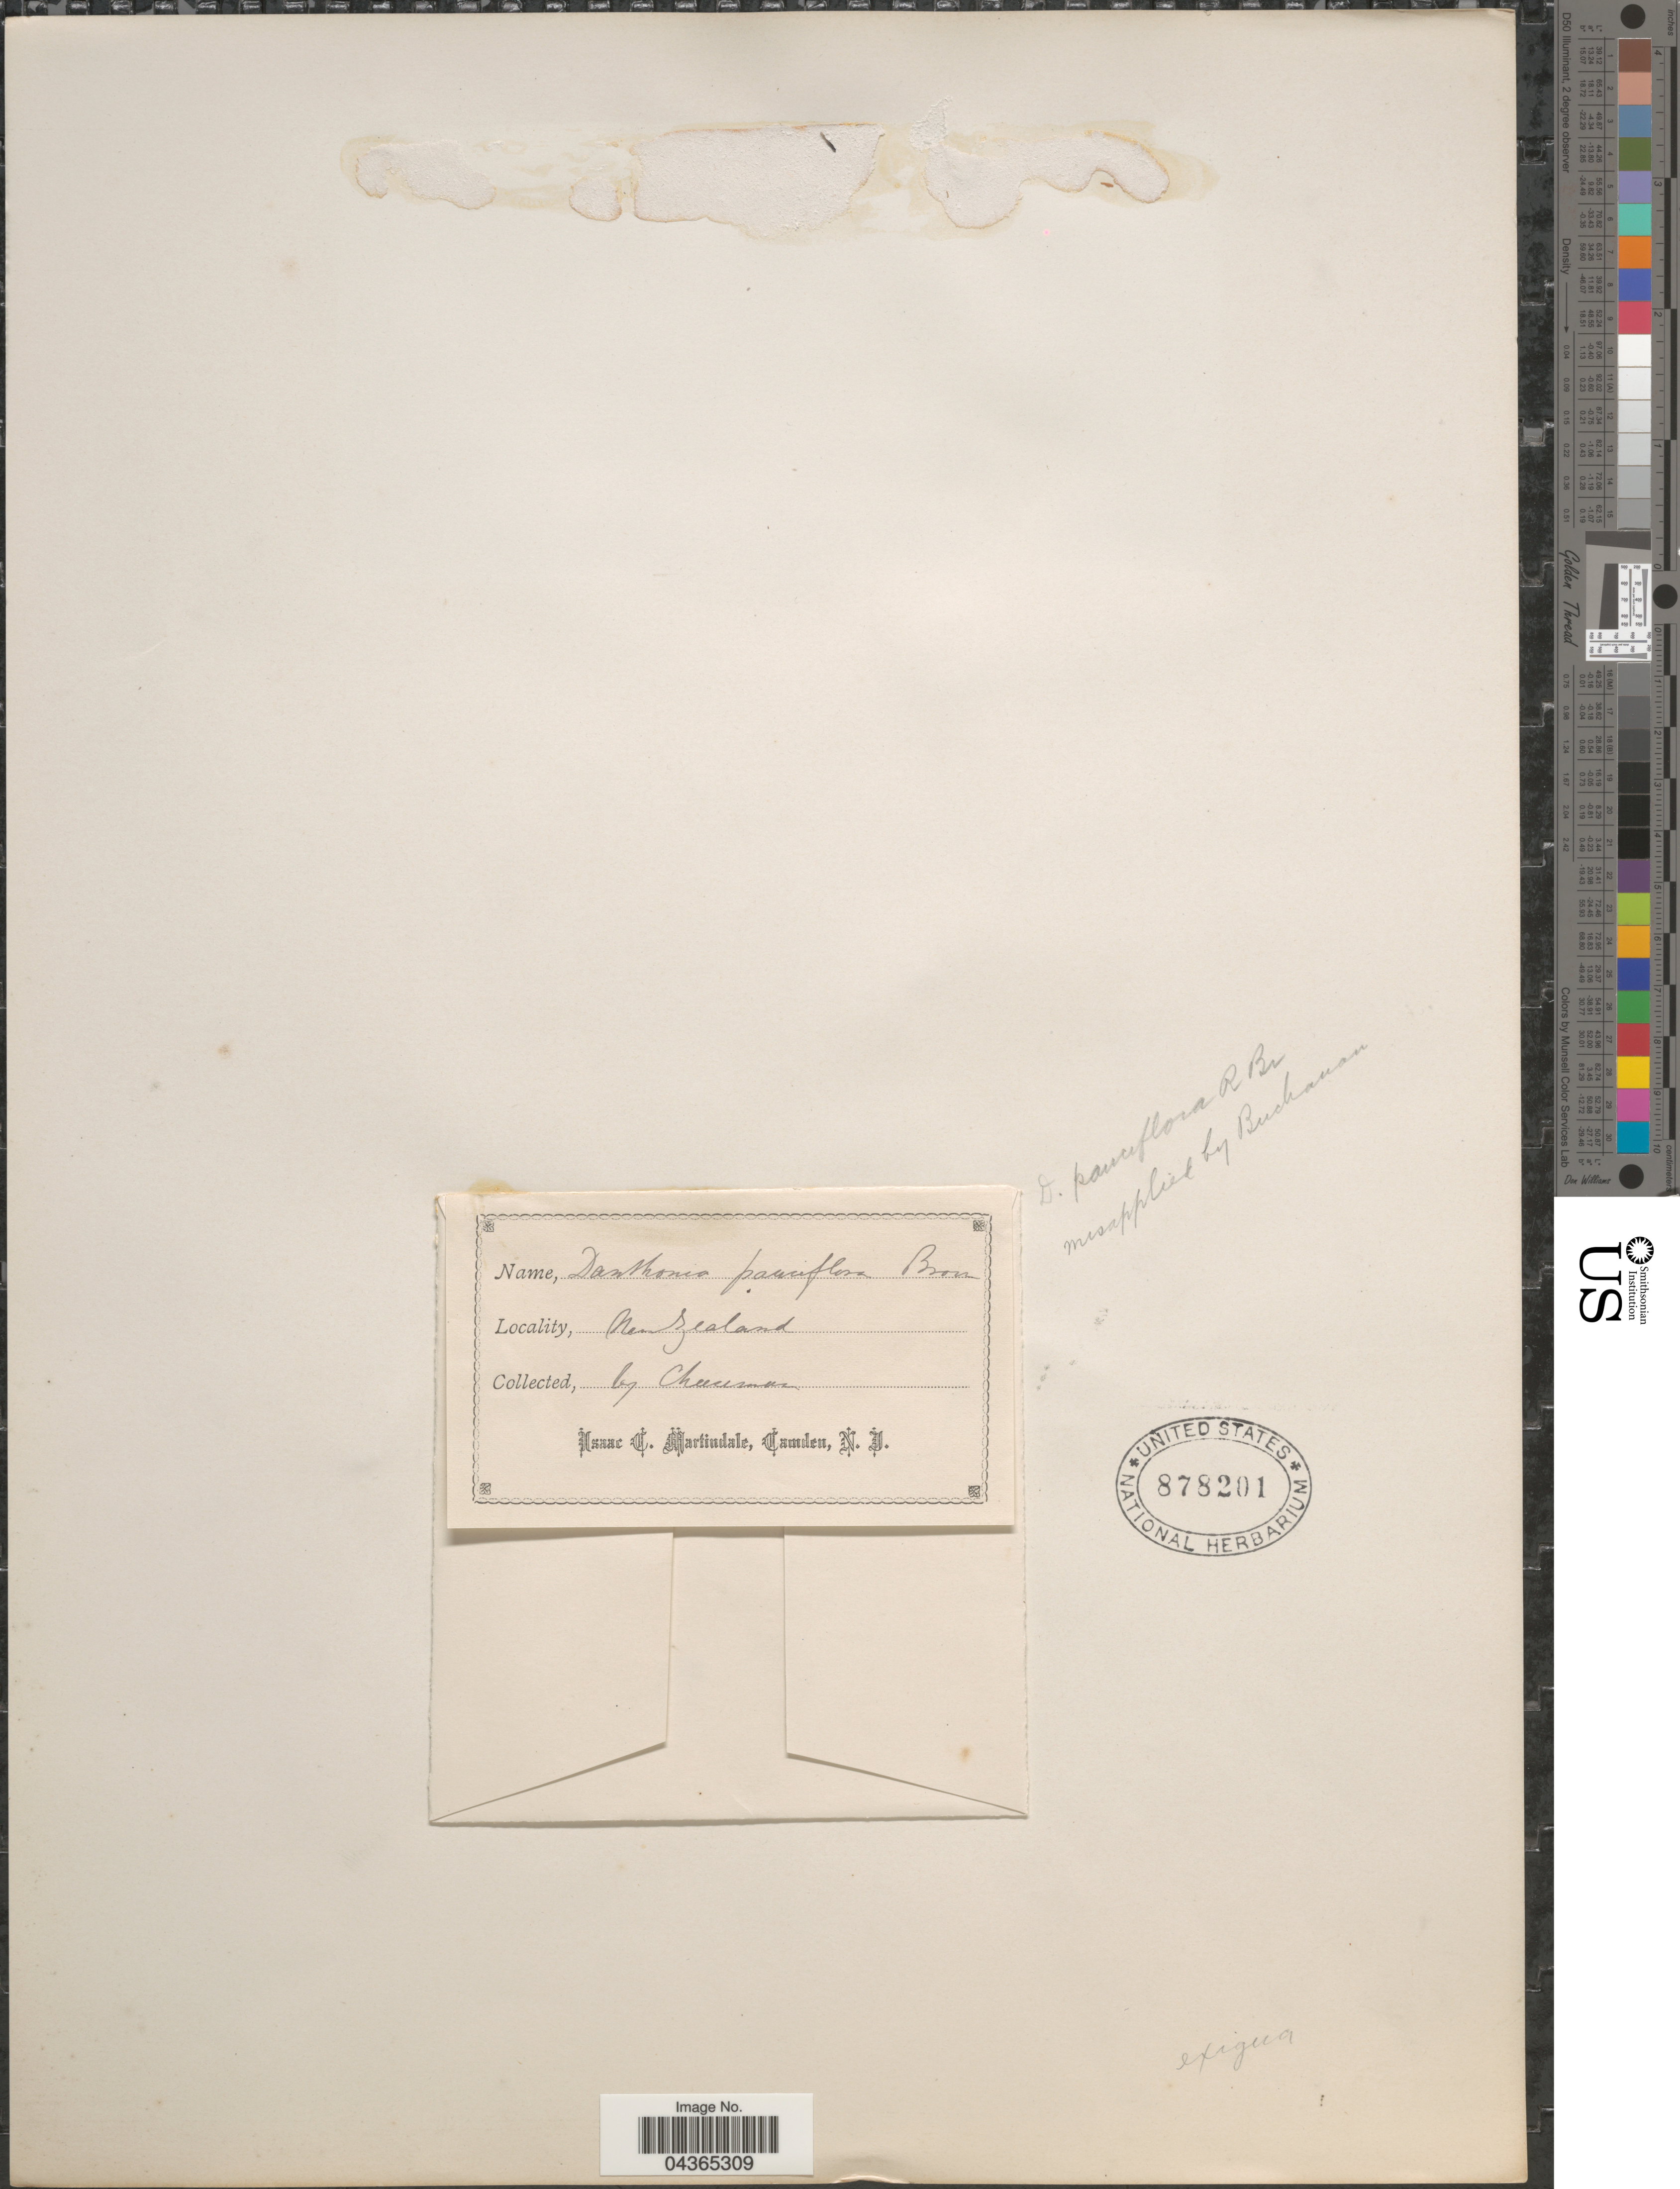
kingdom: Plantae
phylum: Tracheophyta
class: Liliopsida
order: Poales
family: Poaceae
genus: Rytidosperma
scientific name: Rytidosperma exiguum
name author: (Kirk) H.P. Linder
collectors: Cheeseman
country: New Zealand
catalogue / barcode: US 878201